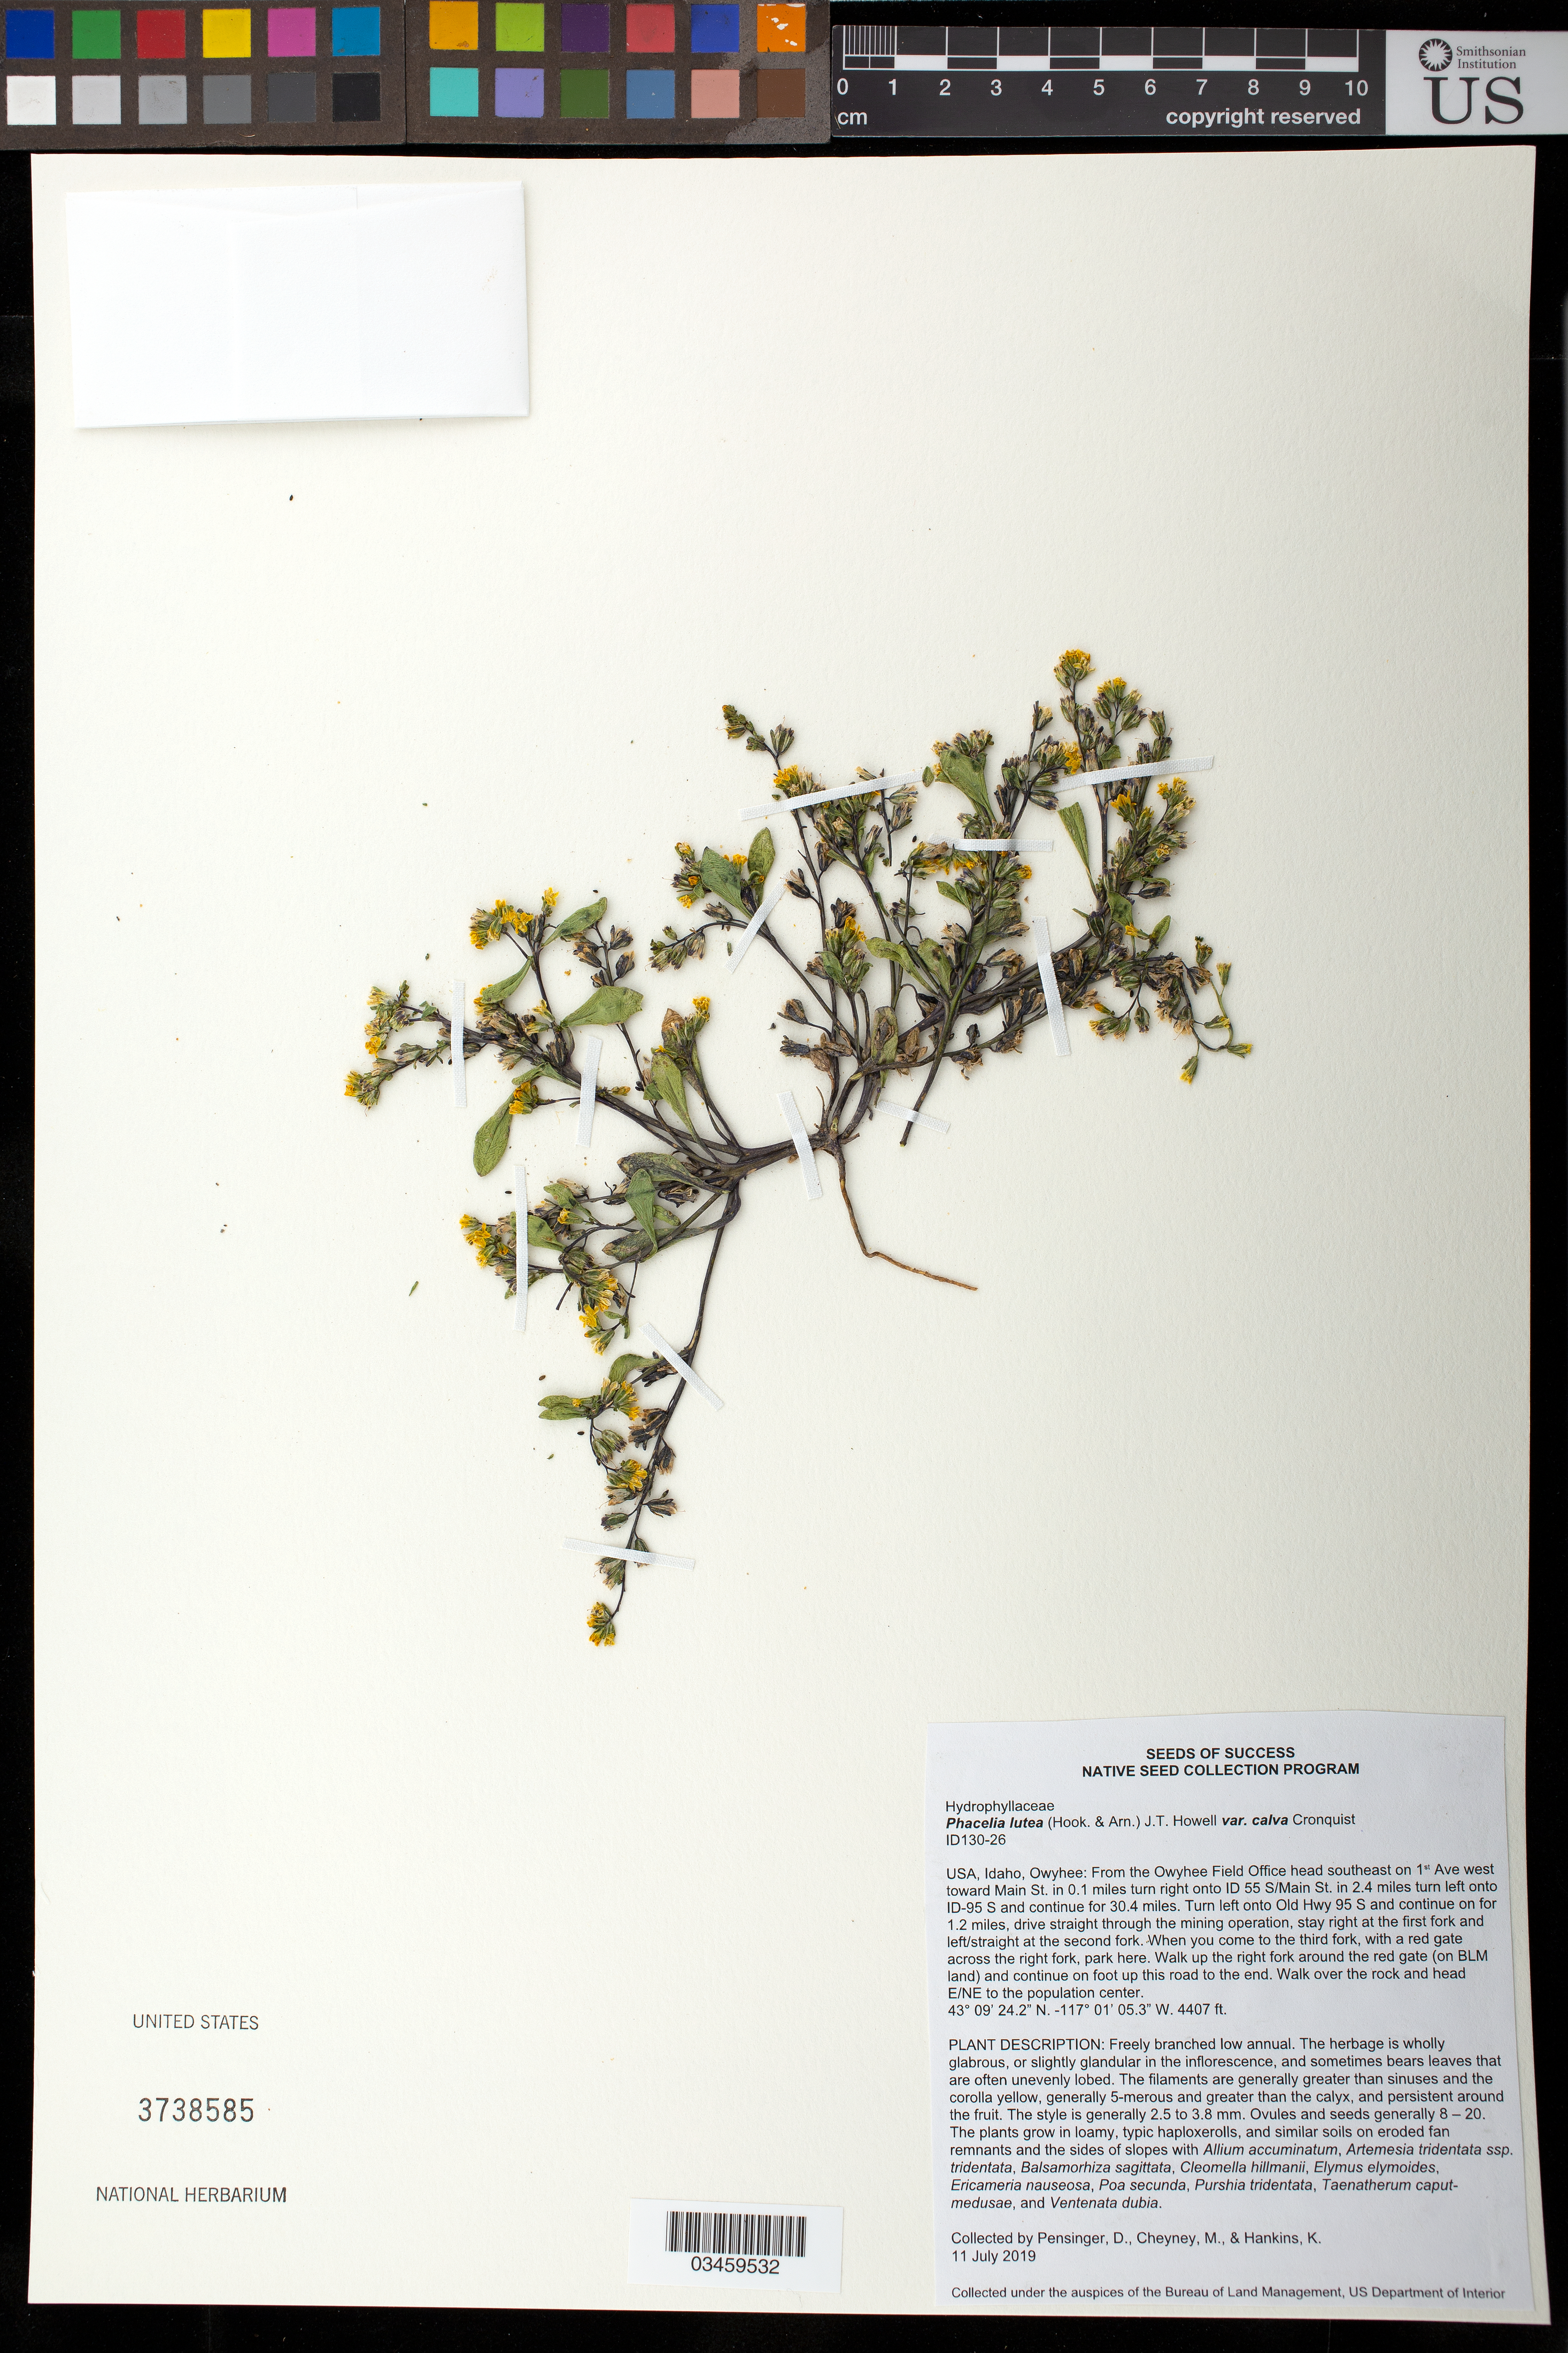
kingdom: Plantae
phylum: Tracheophyta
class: Magnoliopsida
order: Boraginales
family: Hydrophyllaceae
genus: Phacelia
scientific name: Phacelia lutea var. calva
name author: Cronq.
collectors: D. Pensinger, M. Cheyne & K. Hankins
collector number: ID130-26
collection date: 2019-07-24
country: United States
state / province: Idaho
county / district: Owyhee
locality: From Owyhee Field Office head SE on 1-st W toward Main St. in 0.1 mi turn right onto ID 55S/Main St. in 2.4 mi turn left onto ID-95 S for 30.4, turn left onto Old Hwy 95 S for 1.2 mi, stay right at the first fork and left at the second fork, come to the third fork with red gate, walk up around the red gate (on BLM land) to the end of this road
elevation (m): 1343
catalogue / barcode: US 3738585